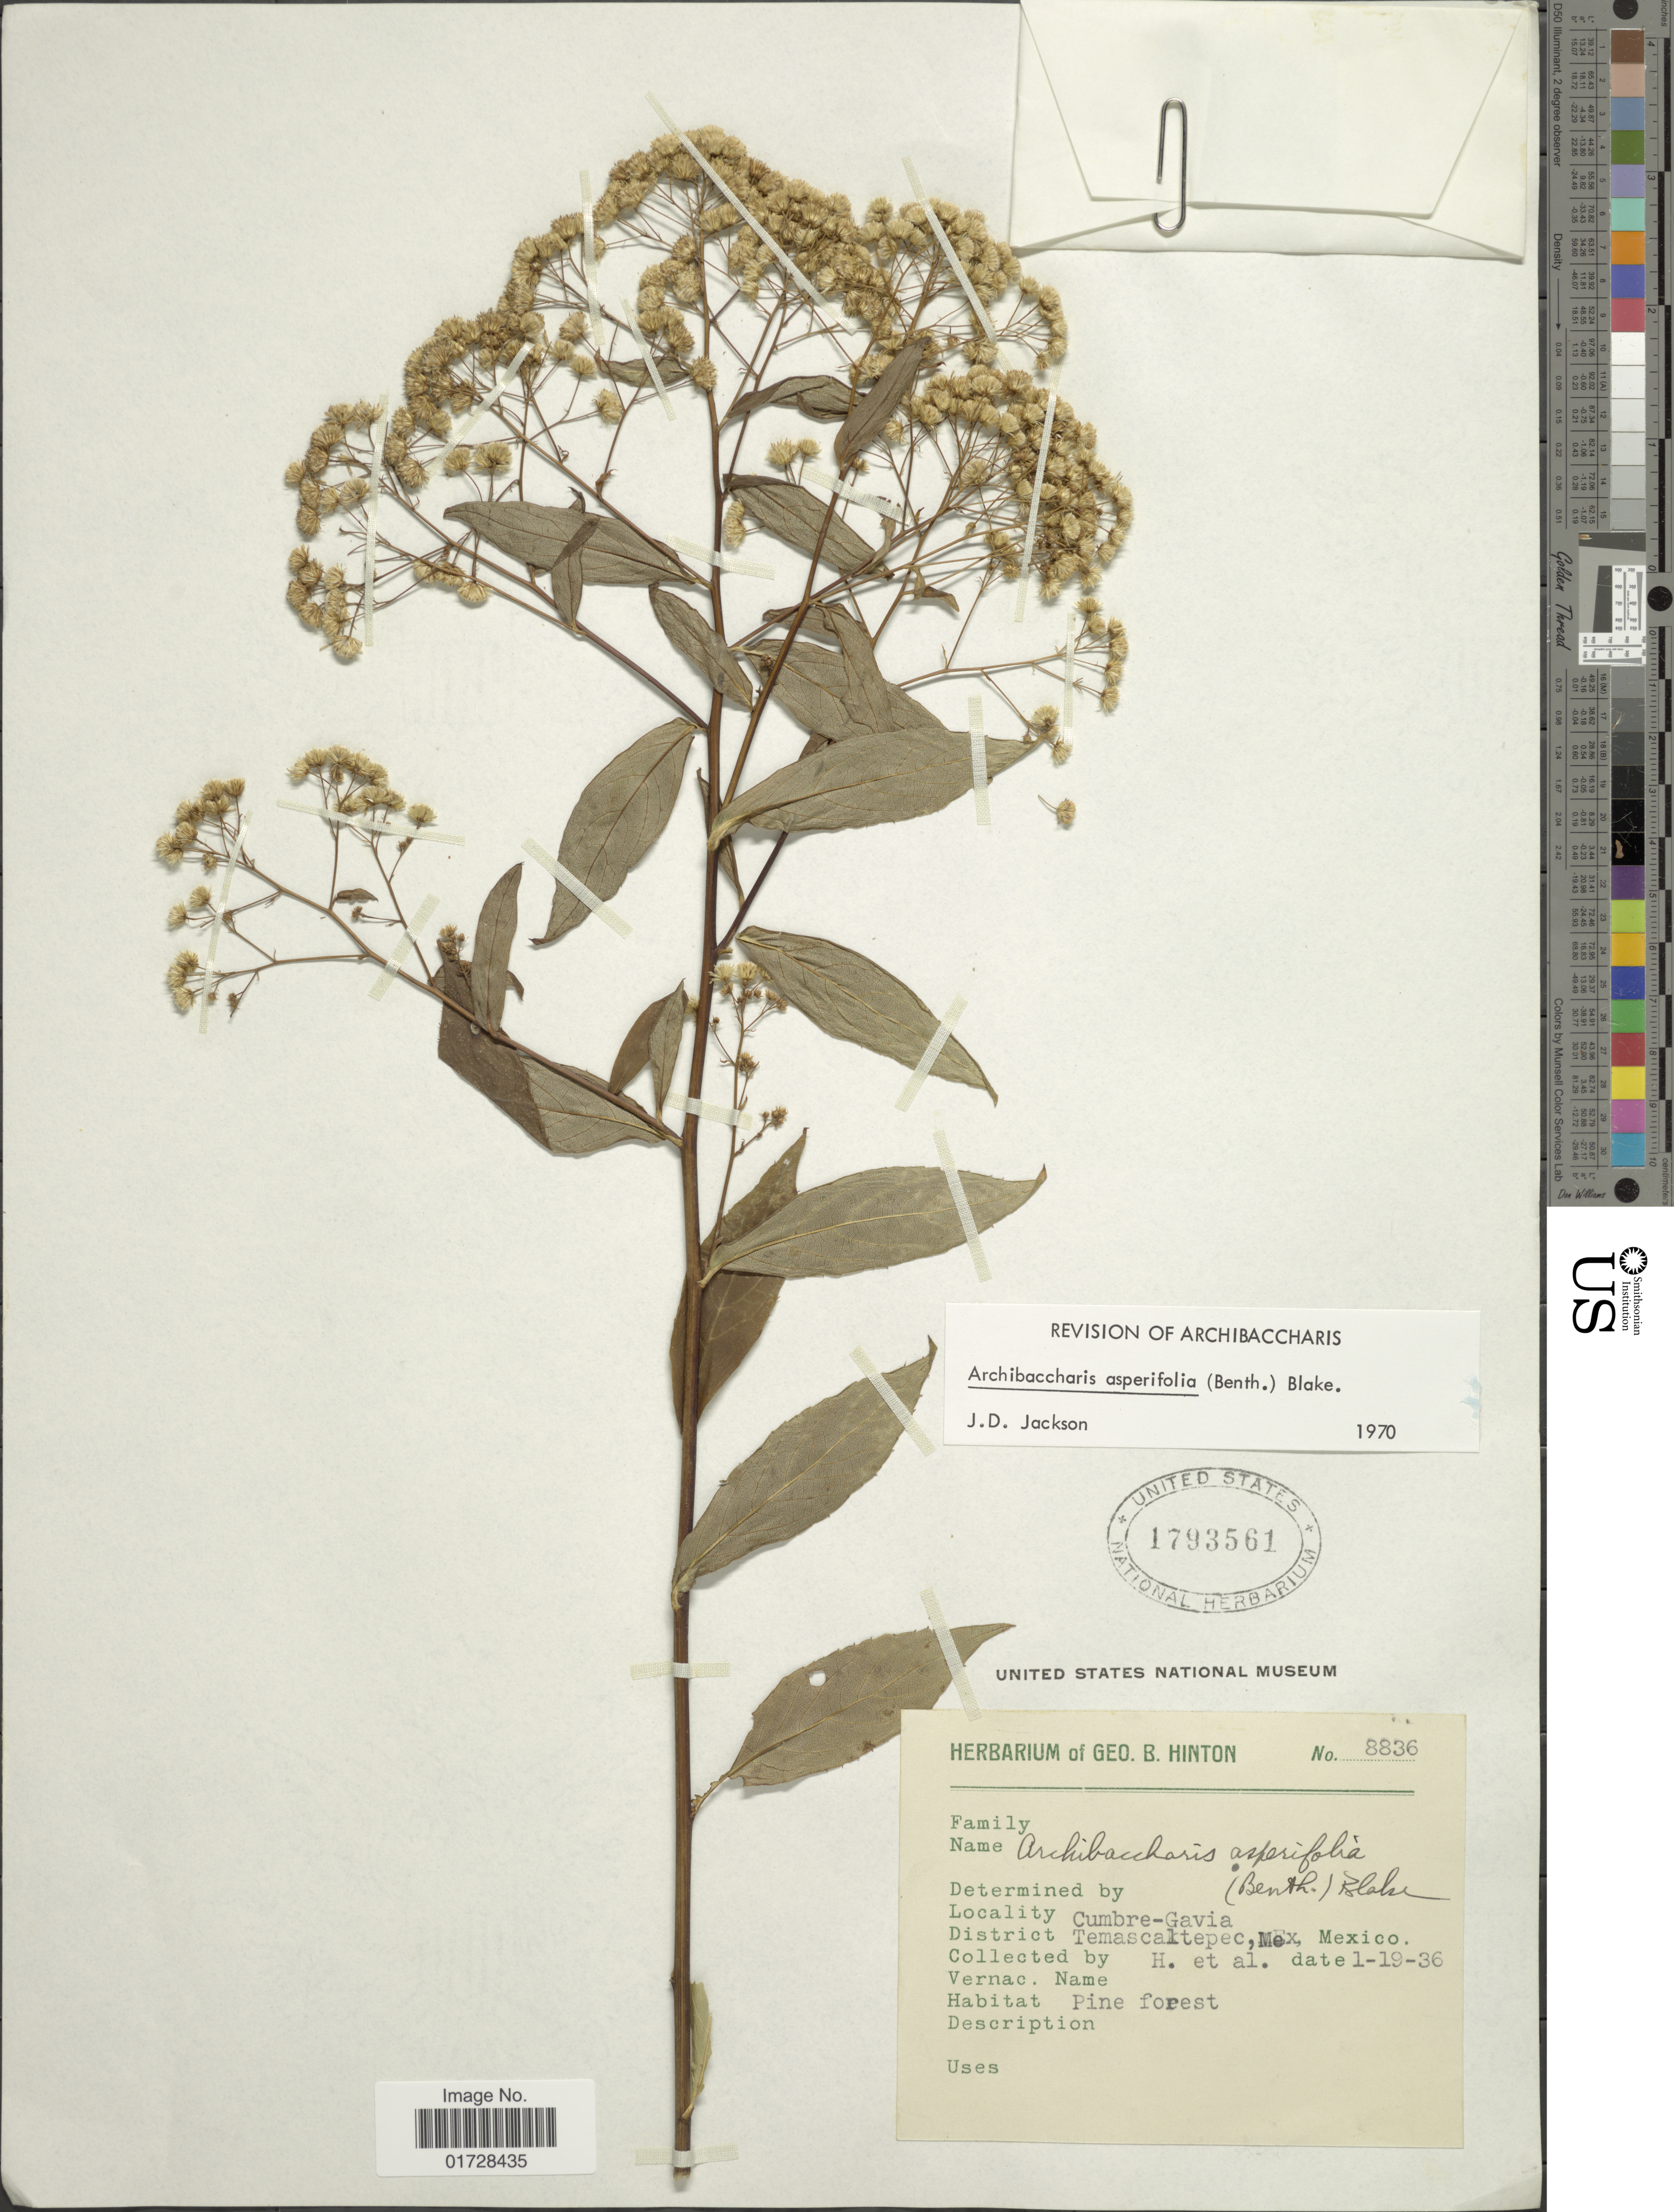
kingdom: Plantae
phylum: Tracheophyta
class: Magnoliopsida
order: Asterales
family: Asteraceae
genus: Archibaccharis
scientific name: Archibaccharis asperifolia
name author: (Benth.) S.F. Blake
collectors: G. B. Hinton & et al.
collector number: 8836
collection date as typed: Transcribed d/m/y: 19/1/36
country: Mexico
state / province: México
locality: Cumbre-Gavia, Temascaltepec, Mex.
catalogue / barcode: US 1793561